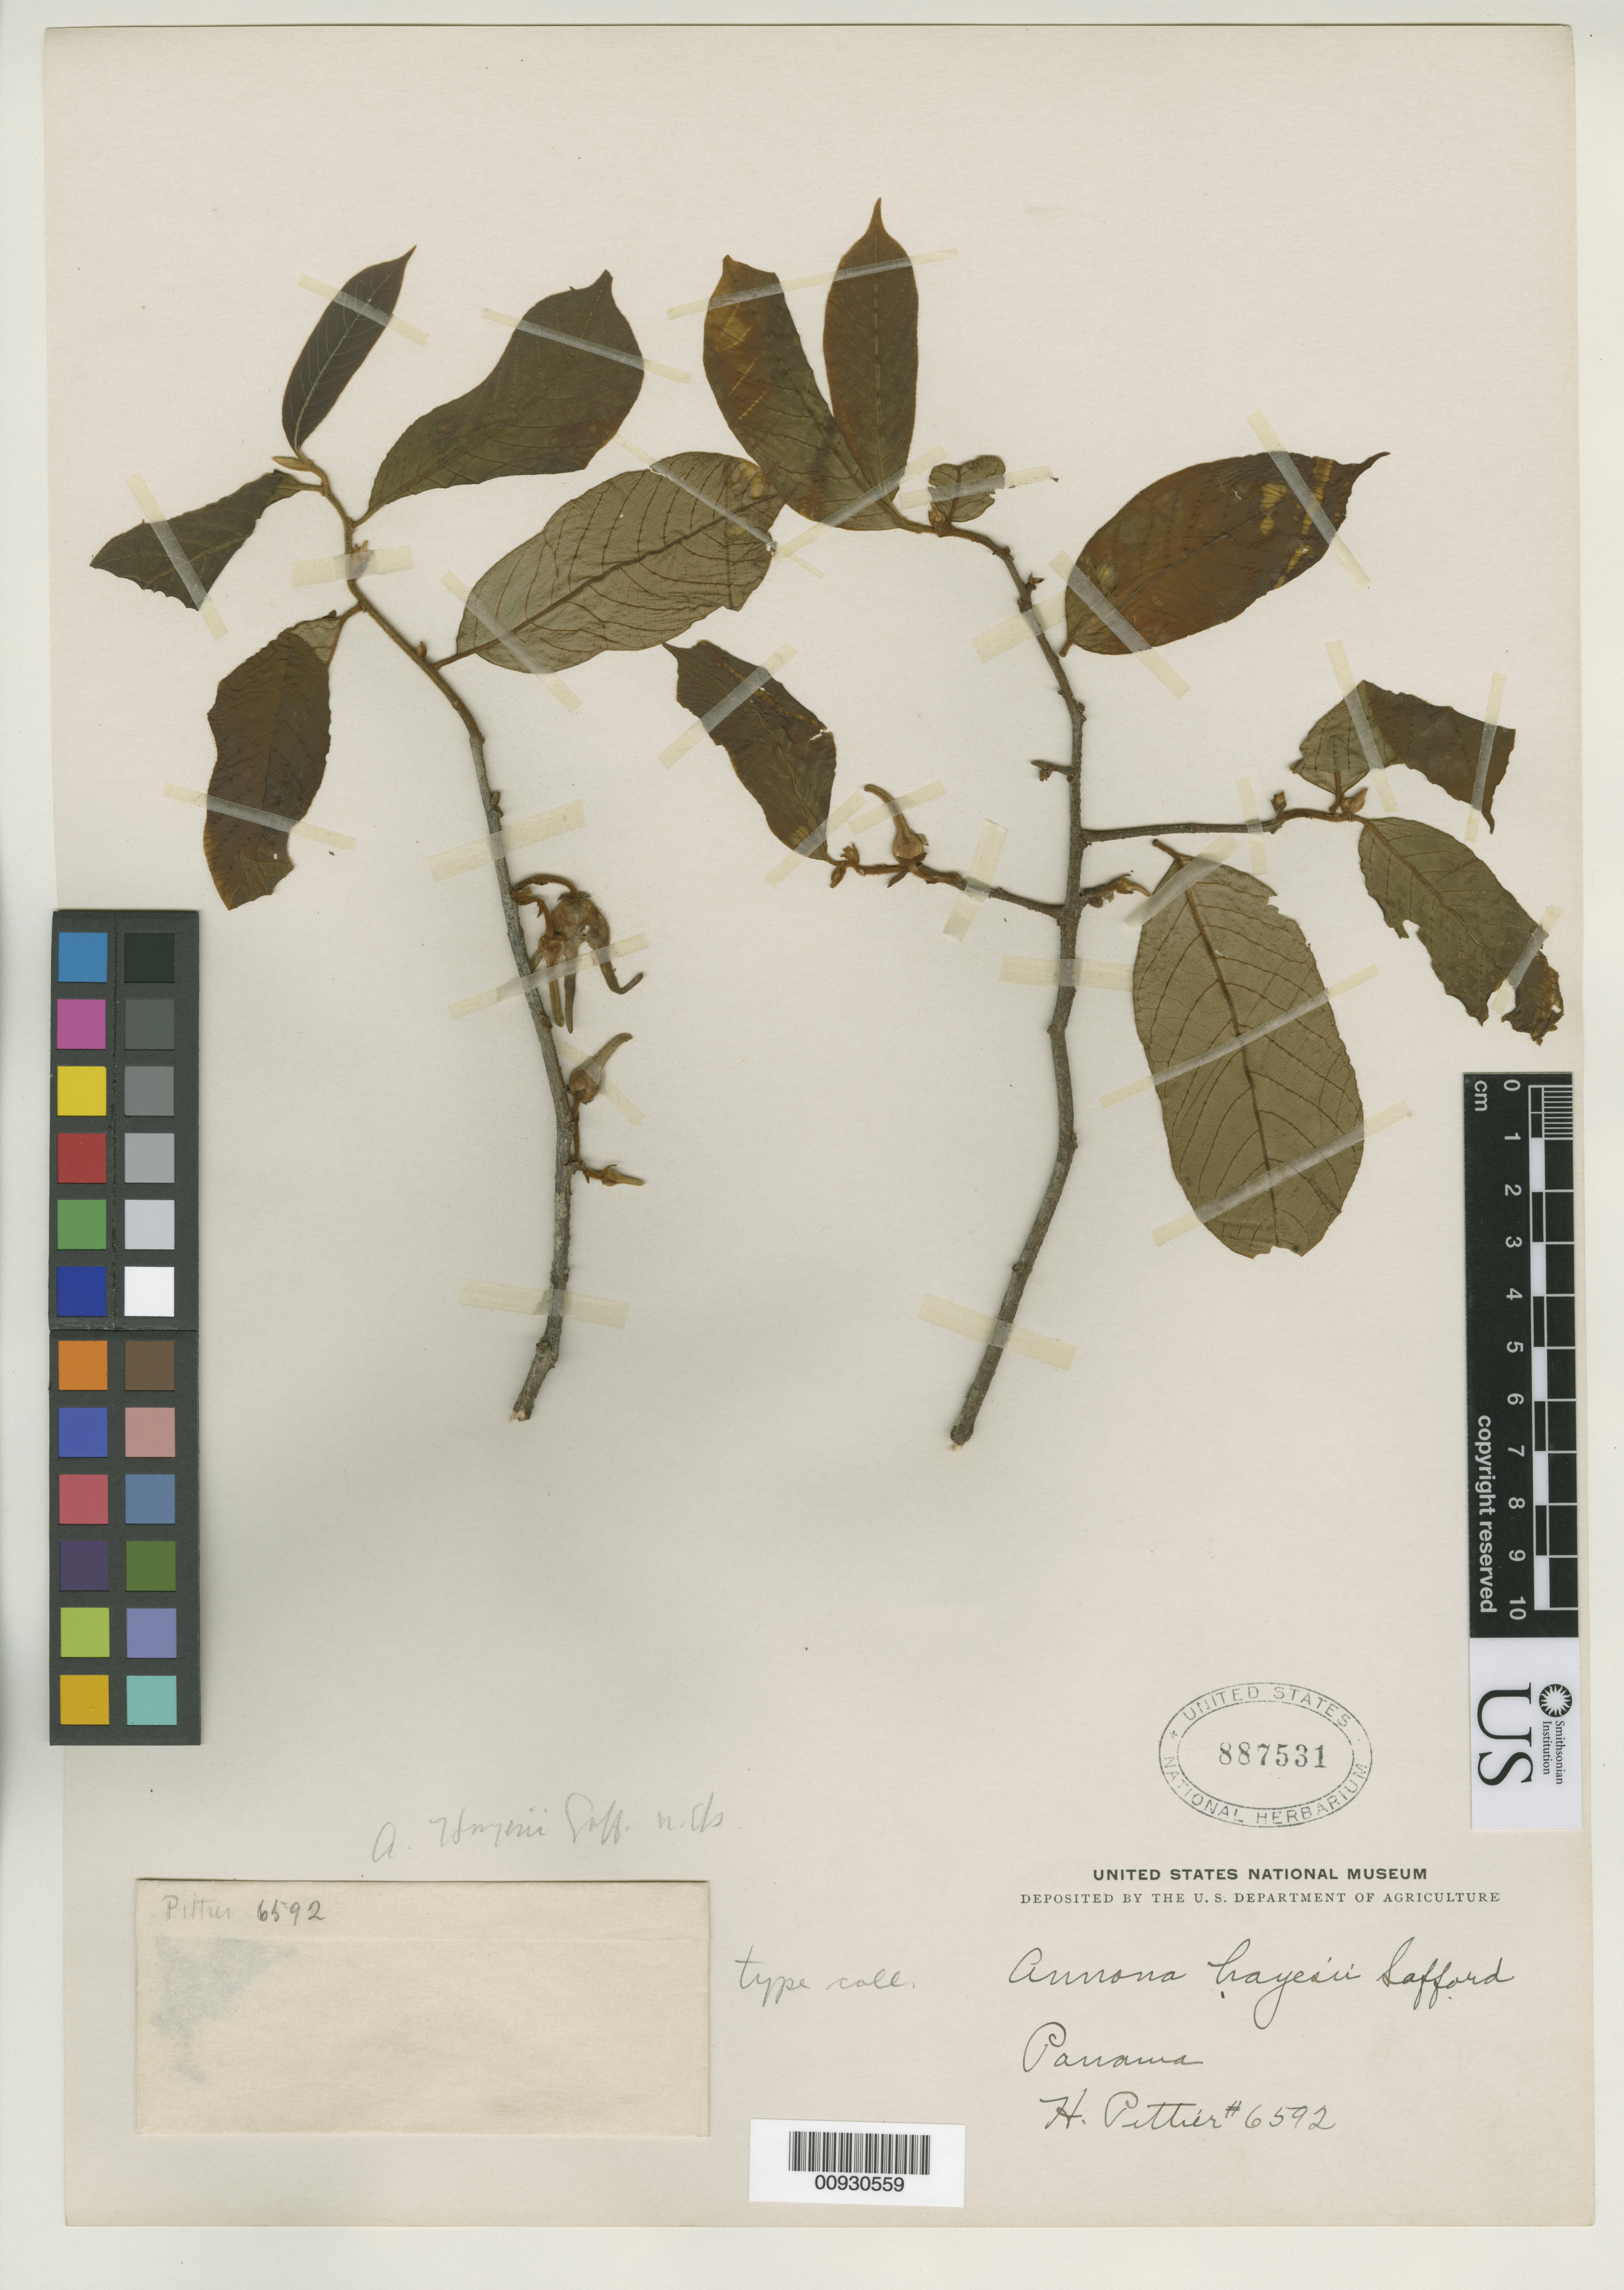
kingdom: Plantae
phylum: Tracheophyta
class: Magnoliopsida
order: Magnoliales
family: Annonaceae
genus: Annona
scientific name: Annona hayesii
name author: Saff. in Standl.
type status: Isotype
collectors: H. F. Pittier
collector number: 6592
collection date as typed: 22 Apr 1914 to 23 Apr 1914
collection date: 1914-04-22/1914-04-23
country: Panama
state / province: Darién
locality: Near Yaviza.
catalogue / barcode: US 887531